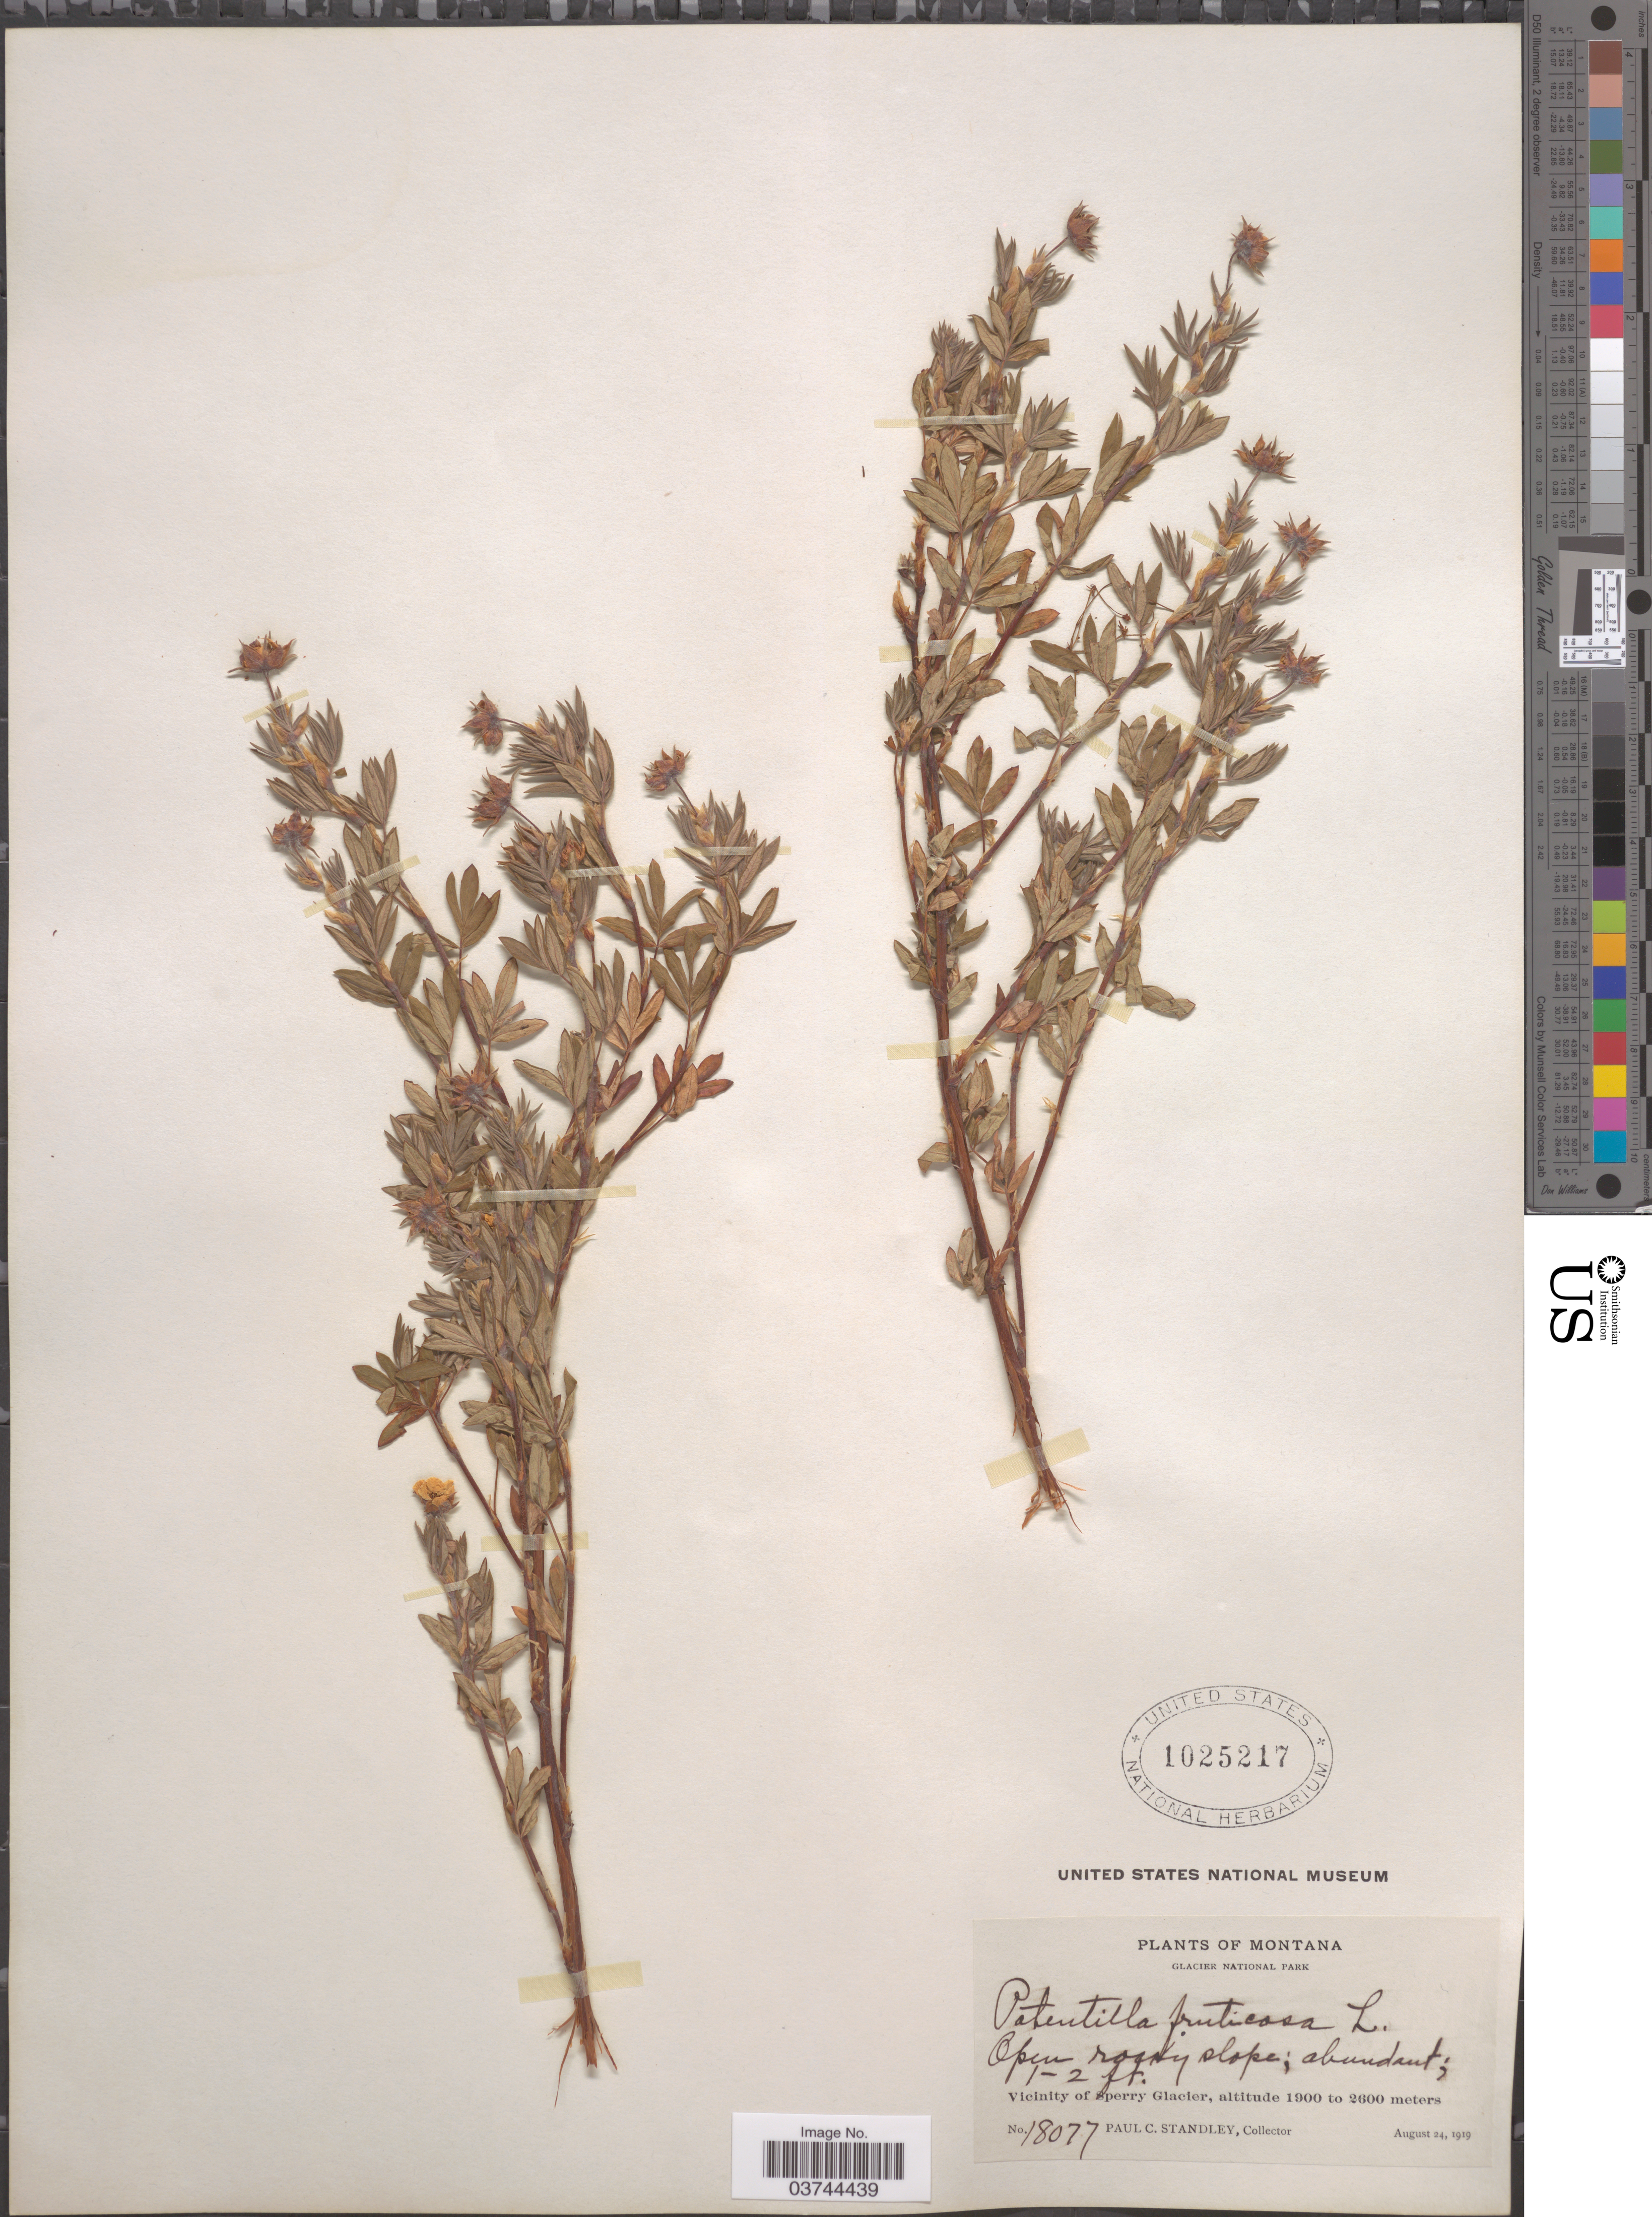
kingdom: Plantae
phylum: Tracheophyta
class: Magnoliopsida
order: Rosales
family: Rosaceae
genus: Dasiphora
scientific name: Dasiphora fruticosa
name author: (L.) Rydb.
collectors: P. C. Standley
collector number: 18077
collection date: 1919-08-24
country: United States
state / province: Montana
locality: Glacier National Park. Vicinity of Sperry Glacier.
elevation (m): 1900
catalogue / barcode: US 1025217